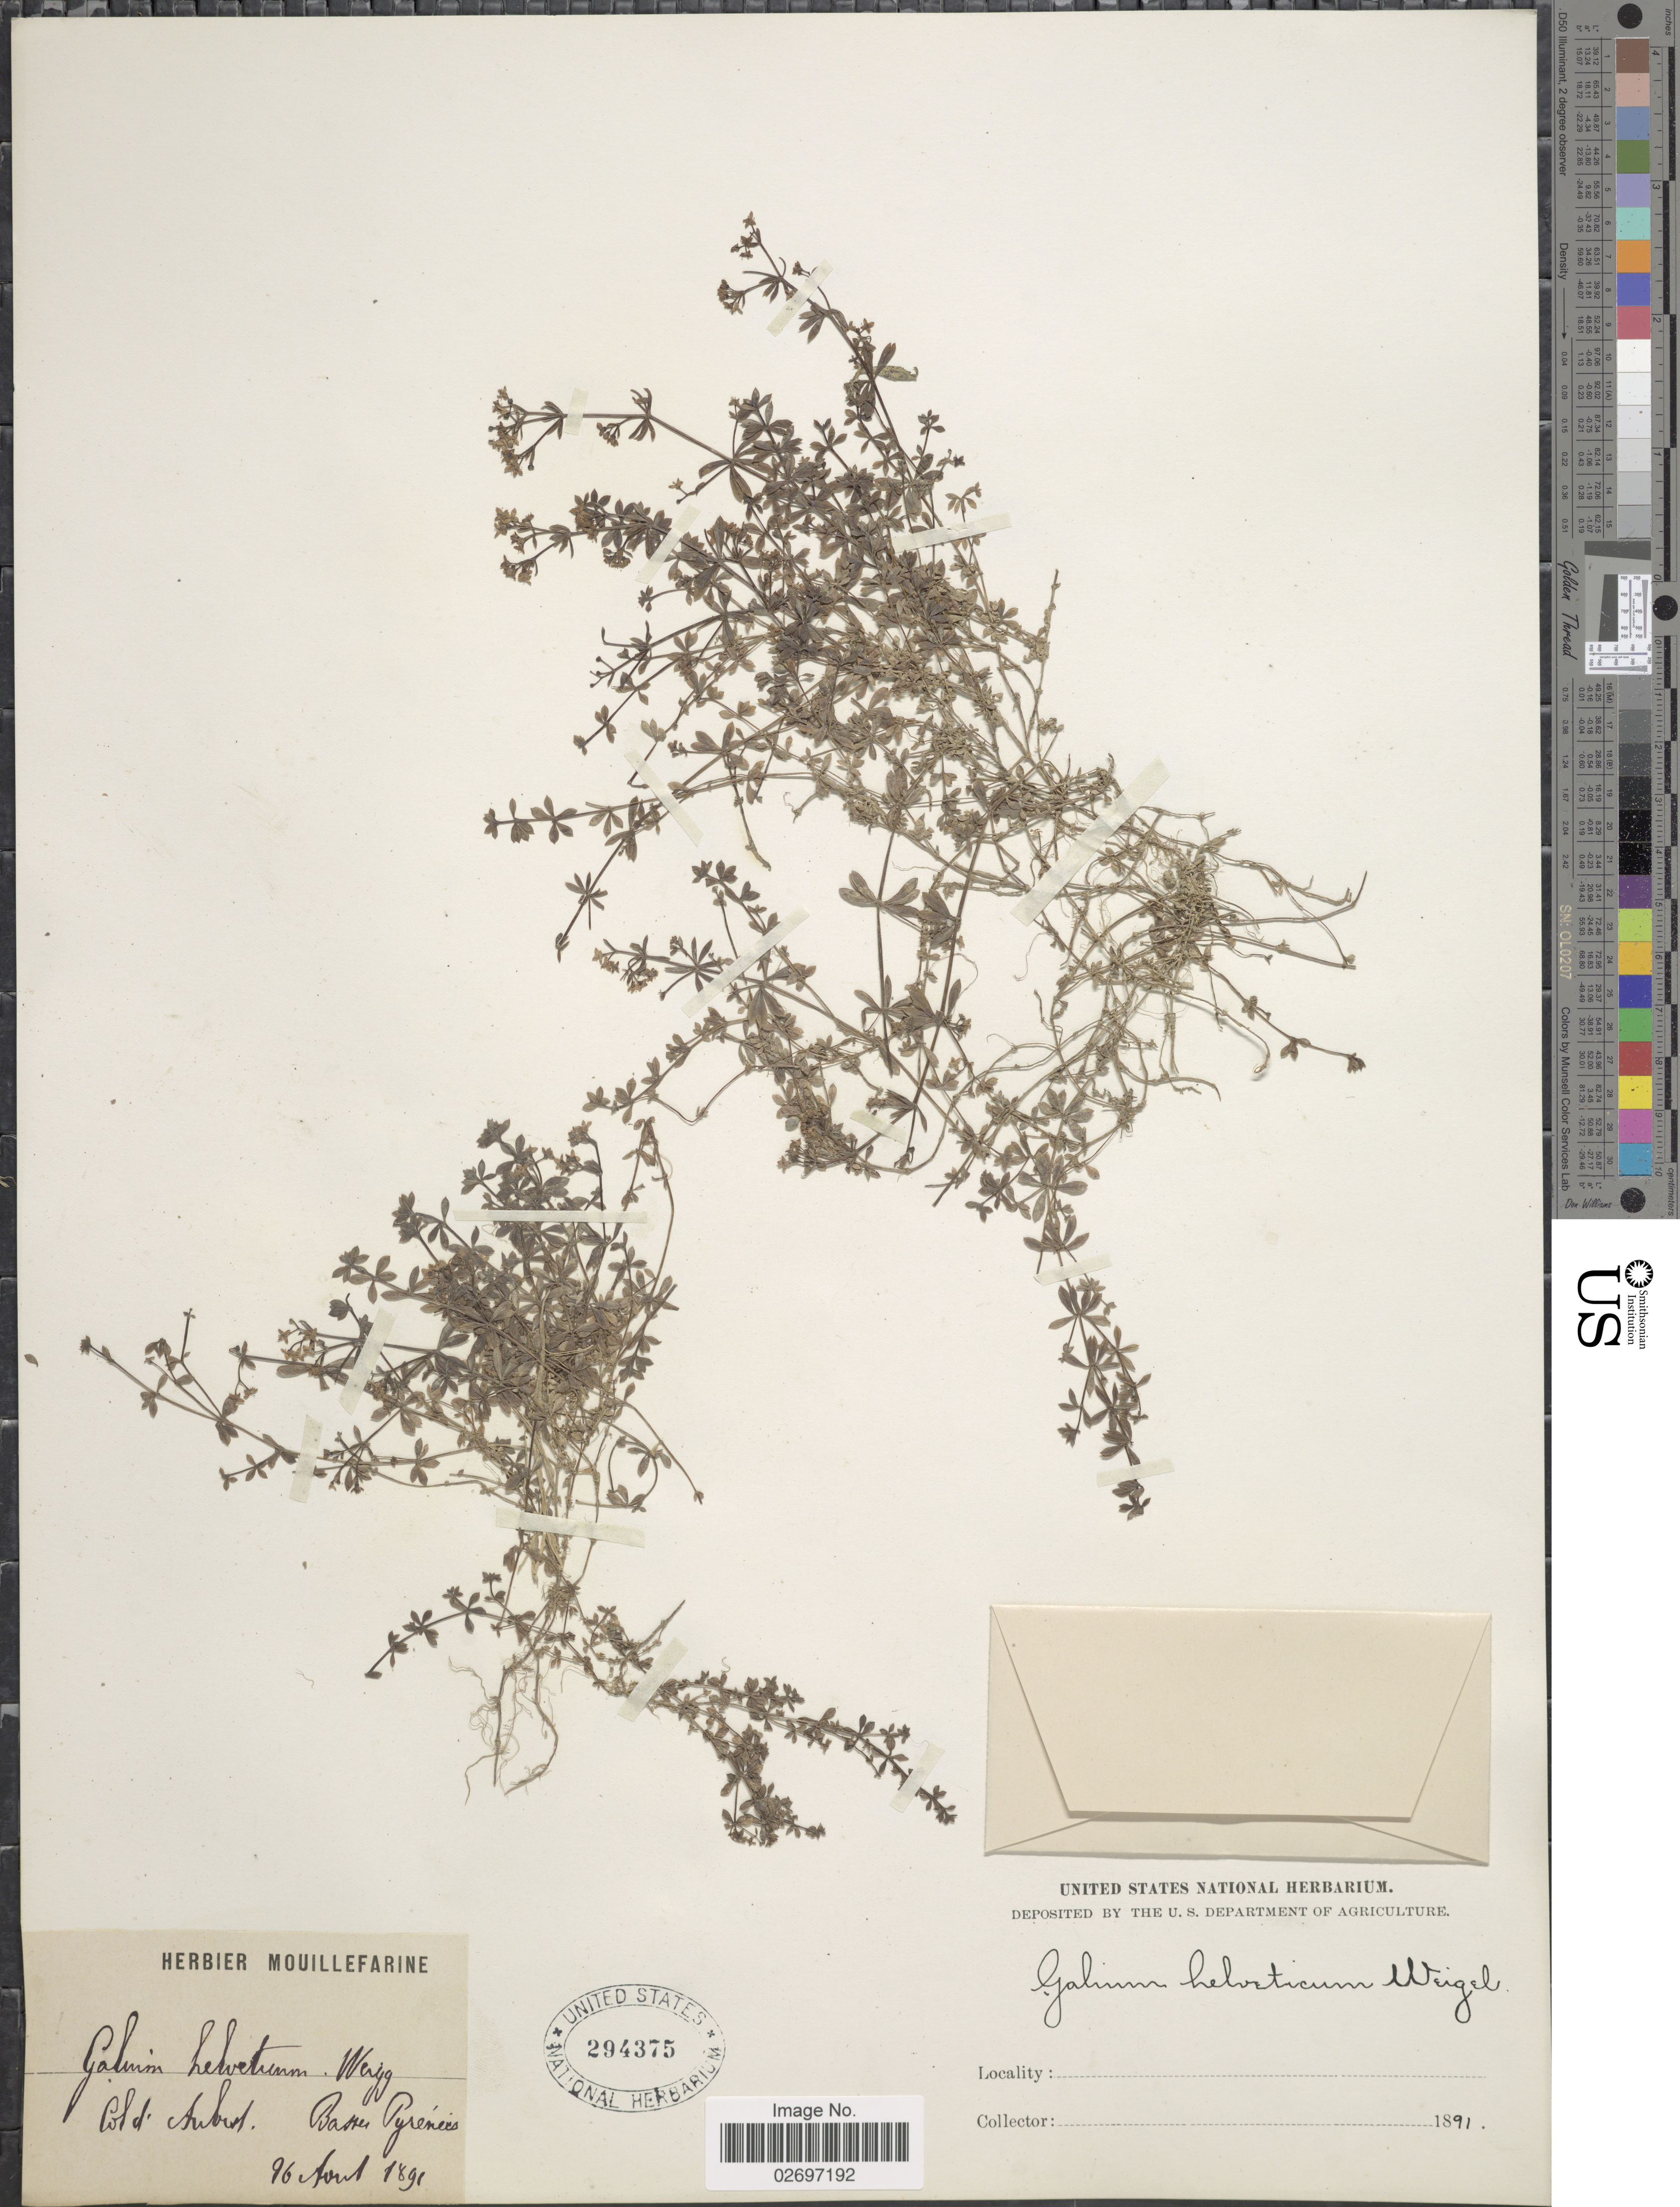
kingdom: Plantae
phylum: Tracheophyta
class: Magnoliopsida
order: Gentianales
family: Rubiaceae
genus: Galium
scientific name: Galium helveticum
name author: Weigel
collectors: ex herb. Mouillefarine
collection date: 1891-08-26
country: France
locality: Col d'Aubert, Basses Pyrénées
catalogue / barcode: US 294375